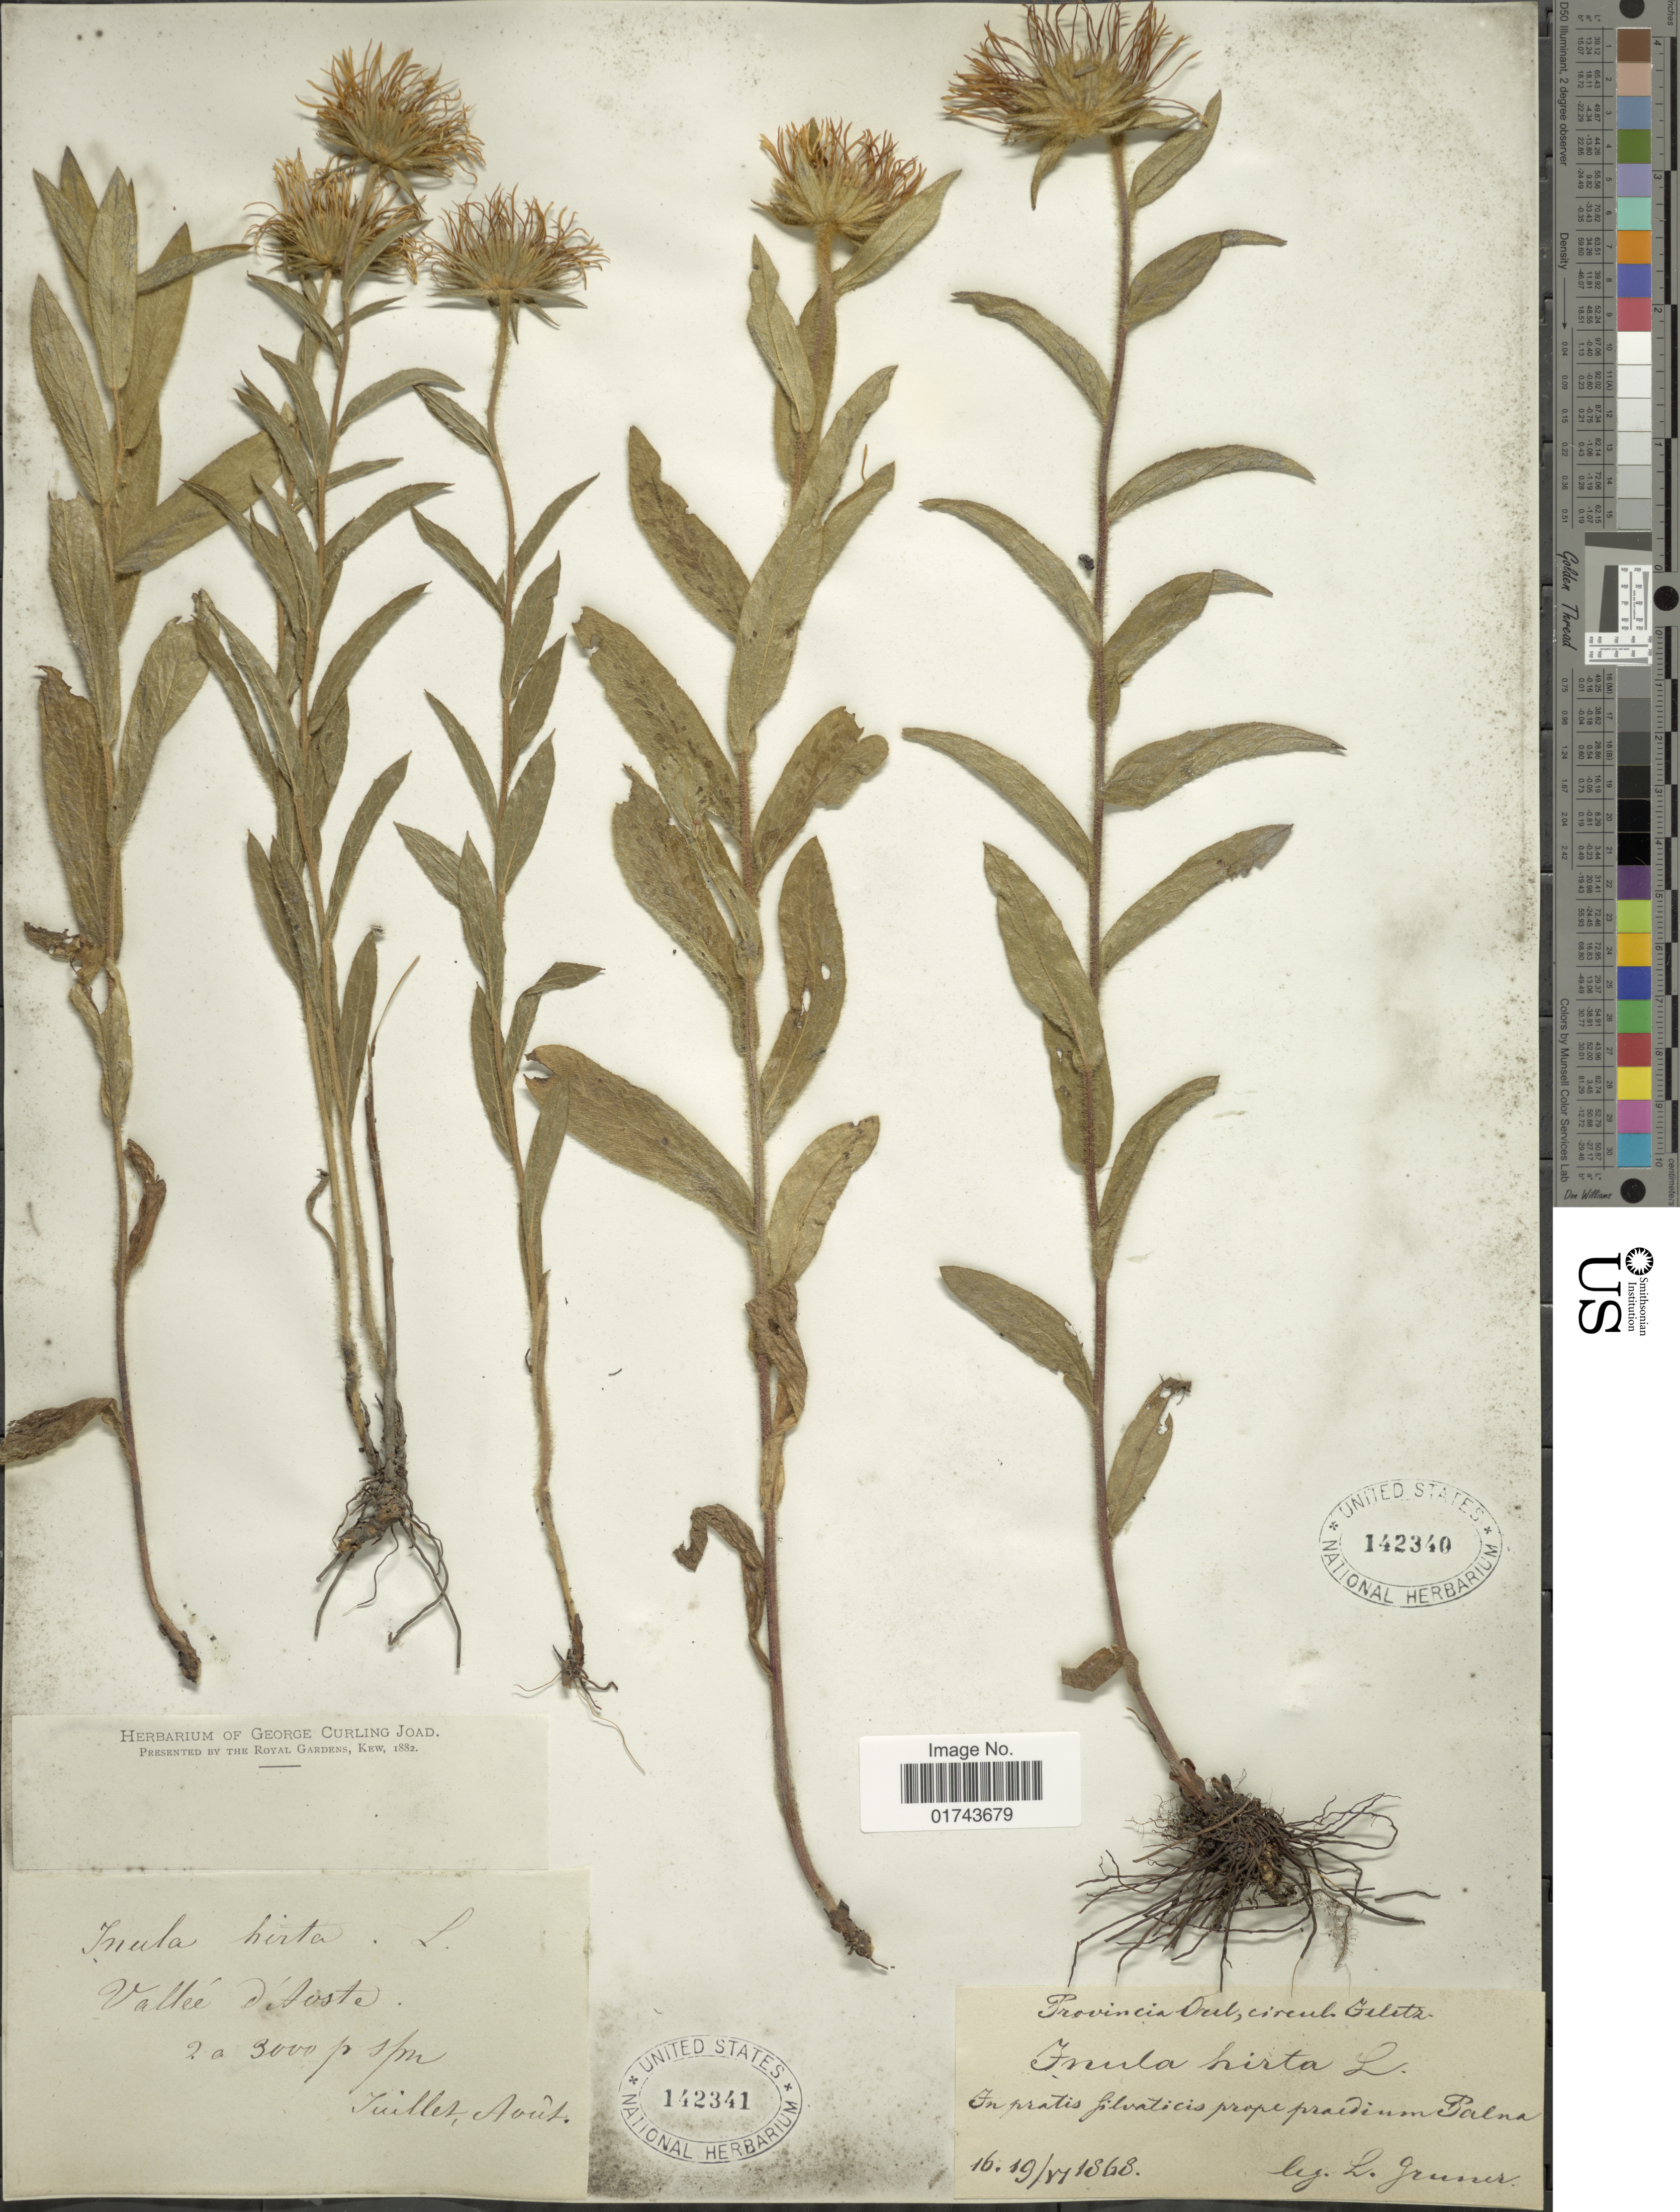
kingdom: Plantae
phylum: Tracheophyta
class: Magnoliopsida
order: Asterales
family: Asteraceae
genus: Inula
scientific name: Inula hirta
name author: L.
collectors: L. F. Gruner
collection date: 1868-06-16/1868-06-19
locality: Provincia Orit, circut Jeletz [interpreted]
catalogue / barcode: US 142340-2